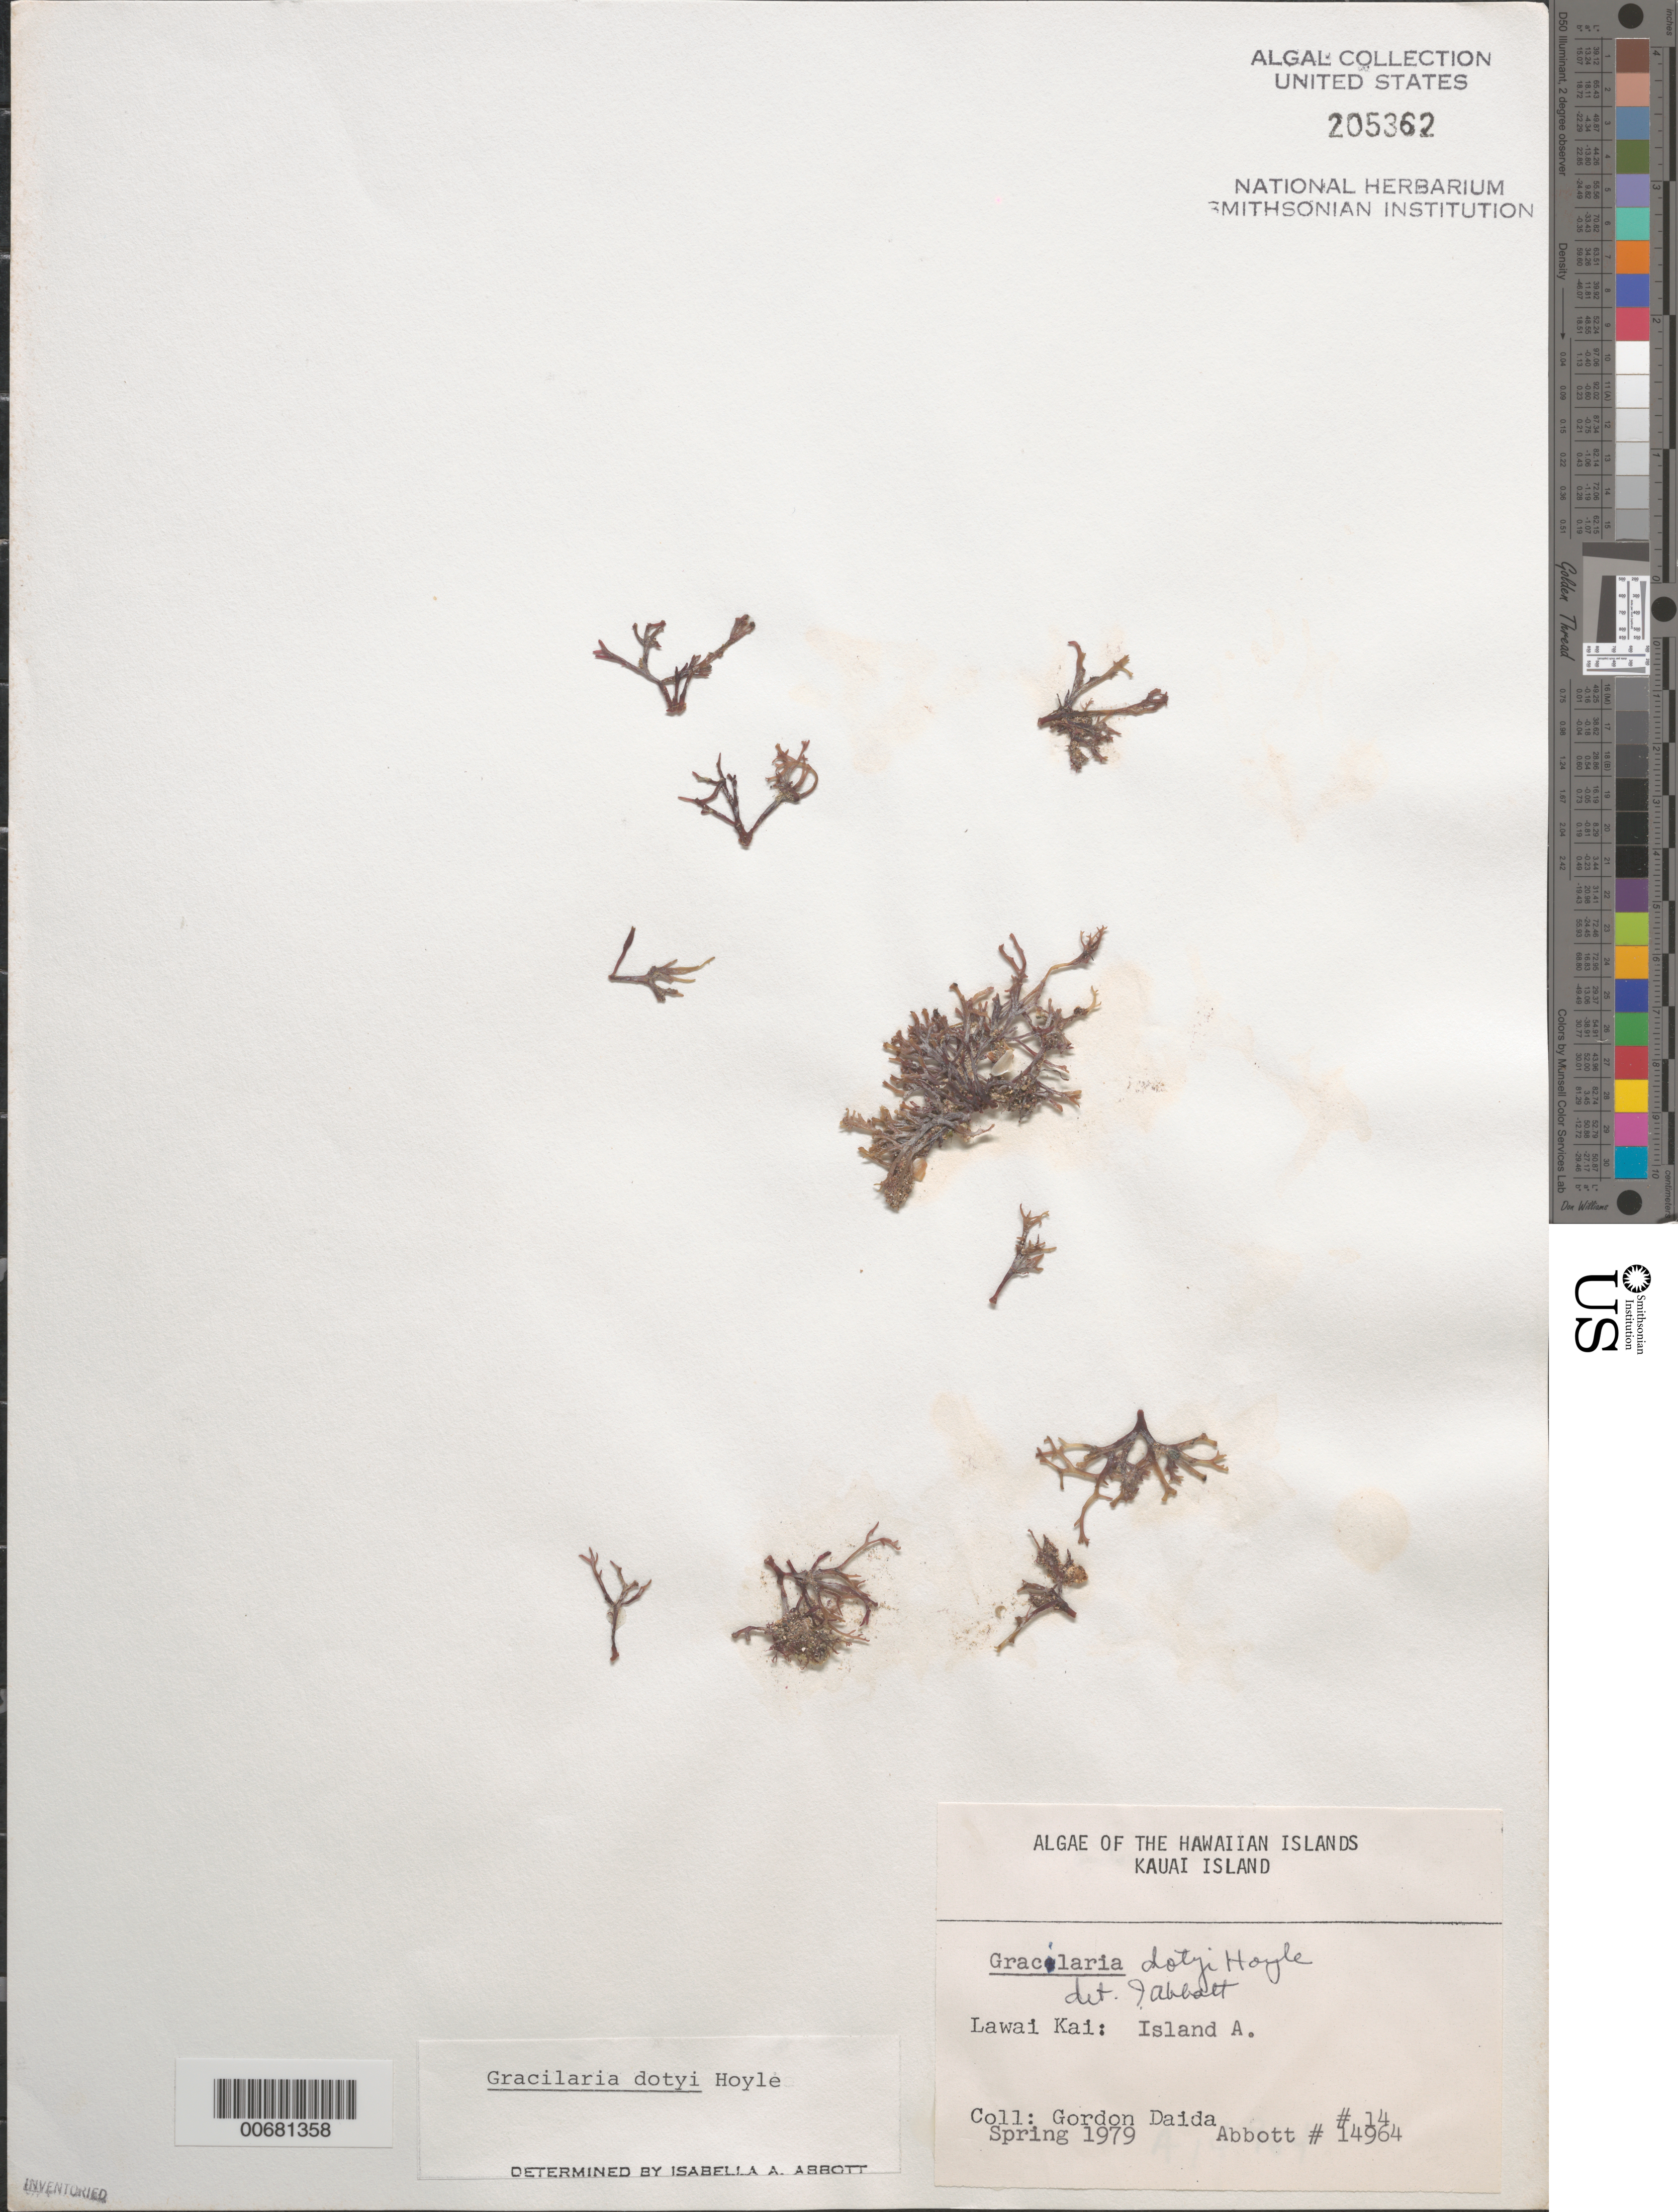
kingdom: Plantae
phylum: Rhodophyta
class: Florideophyceae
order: Gracilariales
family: Gracilariaceae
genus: Gracilaria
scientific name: Gracilaria dotyi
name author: M.D. Hoyle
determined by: Abbott, Isabella A.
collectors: G. Daida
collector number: Daida 14 & IAA 14964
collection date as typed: Spr 1979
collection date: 1979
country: United States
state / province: Hawaii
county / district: Kauai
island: Kaua'i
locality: Lawai Kai, Island A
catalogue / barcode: US 205362